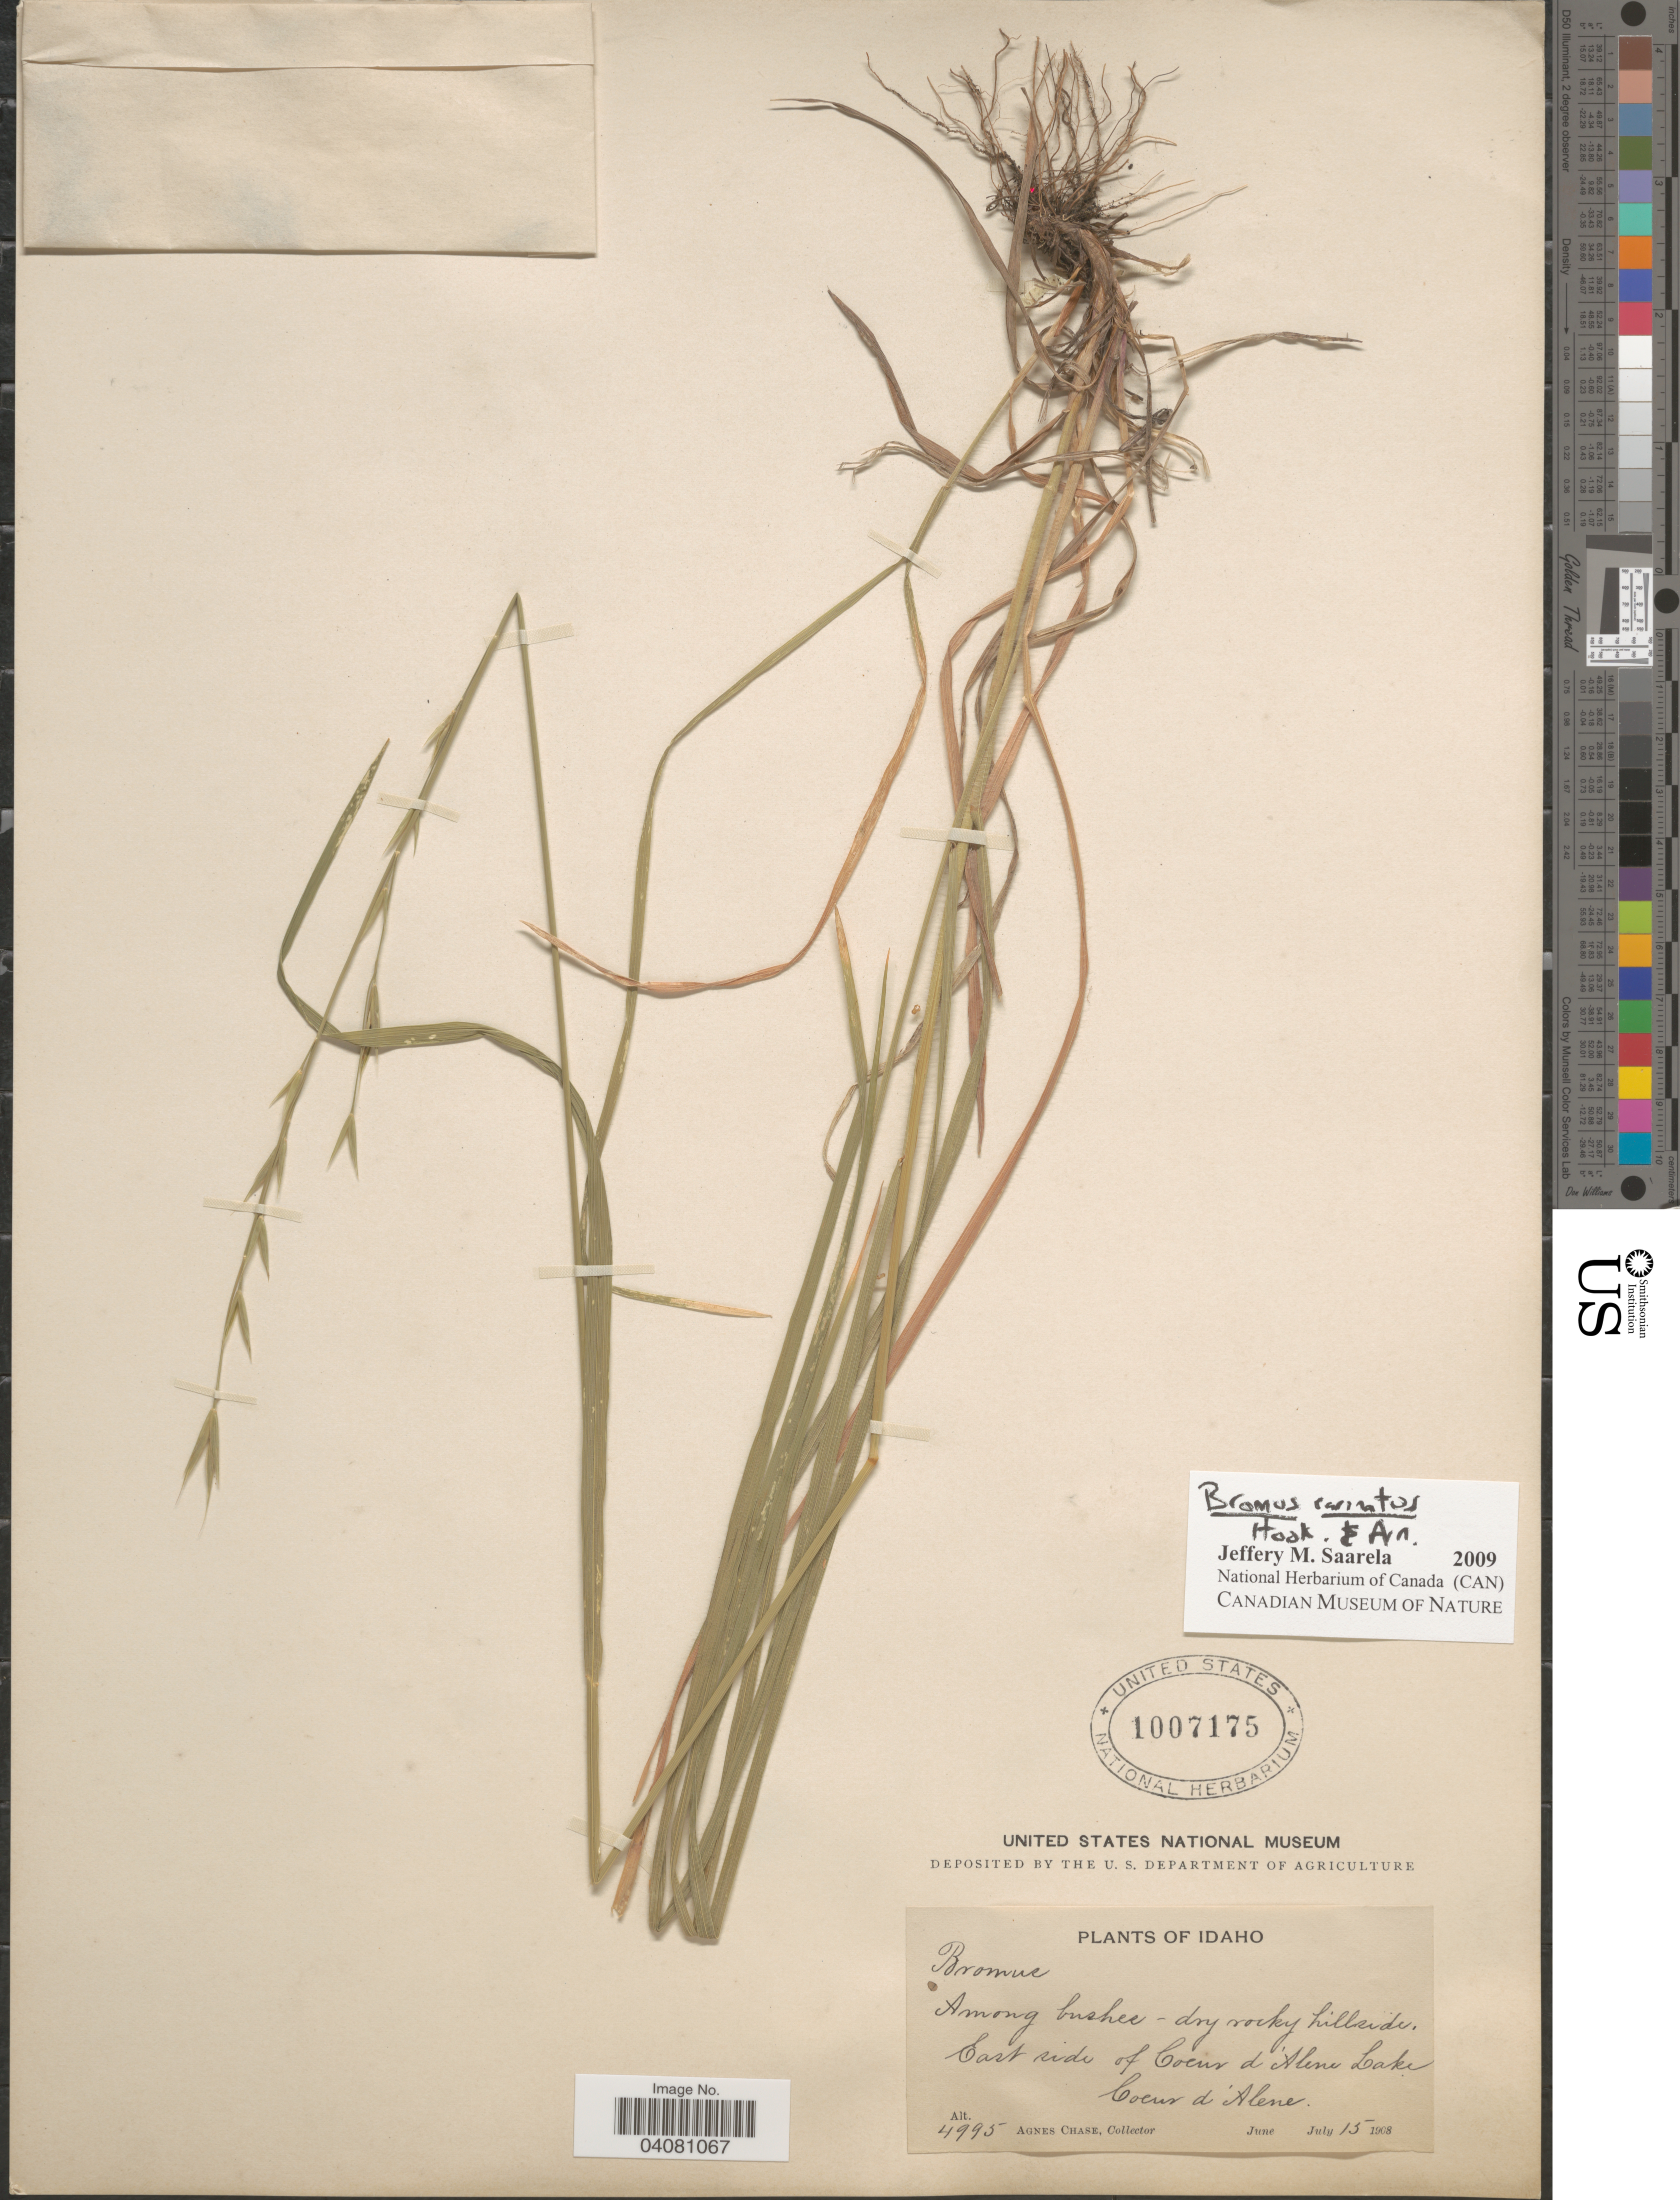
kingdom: Plantae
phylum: Tracheophyta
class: Liliopsida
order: Poales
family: Poaceae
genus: Bromus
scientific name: Bromus carinatus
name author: Hook. & Arn.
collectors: A. Chase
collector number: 4995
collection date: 1908-07-15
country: United States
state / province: Idaho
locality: East side of Coeur d' Alene Lake. Coeur d'Alene.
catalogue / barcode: US 1007175